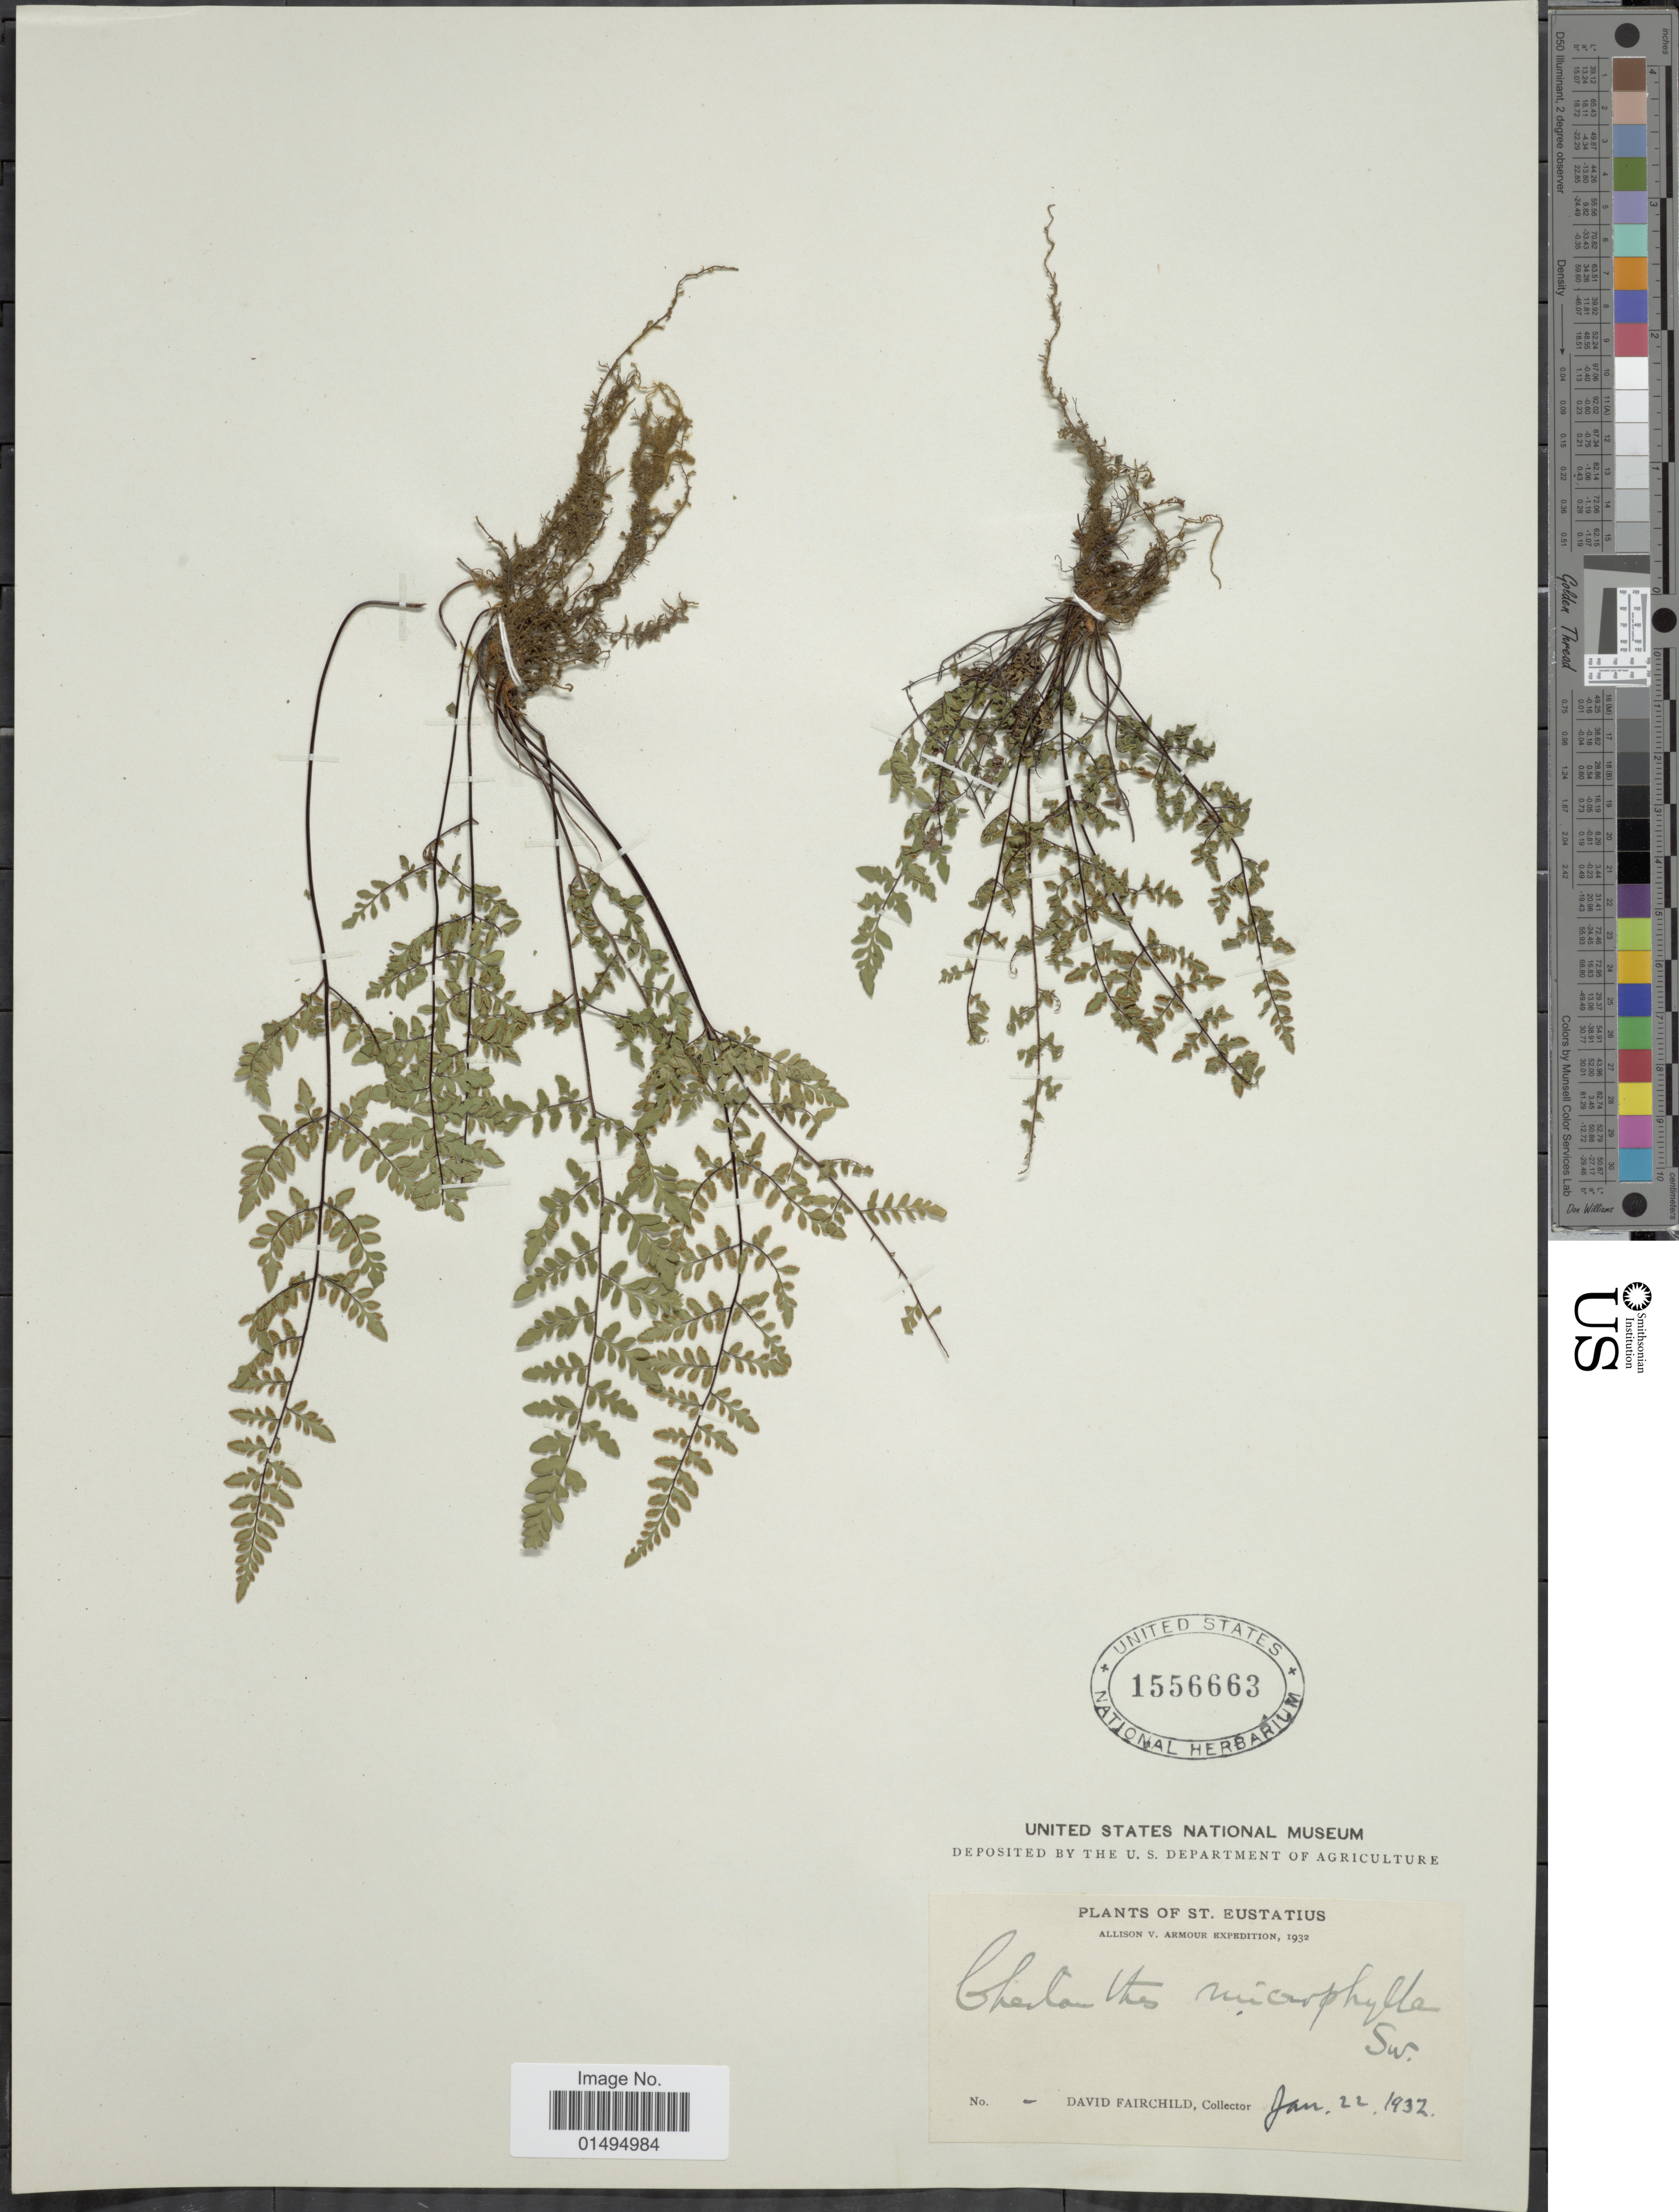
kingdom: Plantae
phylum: Tracheophyta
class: Polypodiopsida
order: Polypodiales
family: Pteridaceae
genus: Myriopteris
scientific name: Myriopteris microphylla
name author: (Sw.) Grusz & Windham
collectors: D. Fairchild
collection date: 1932-01-22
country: Netherlands Antilles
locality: St. Eustatius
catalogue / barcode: US 1556663